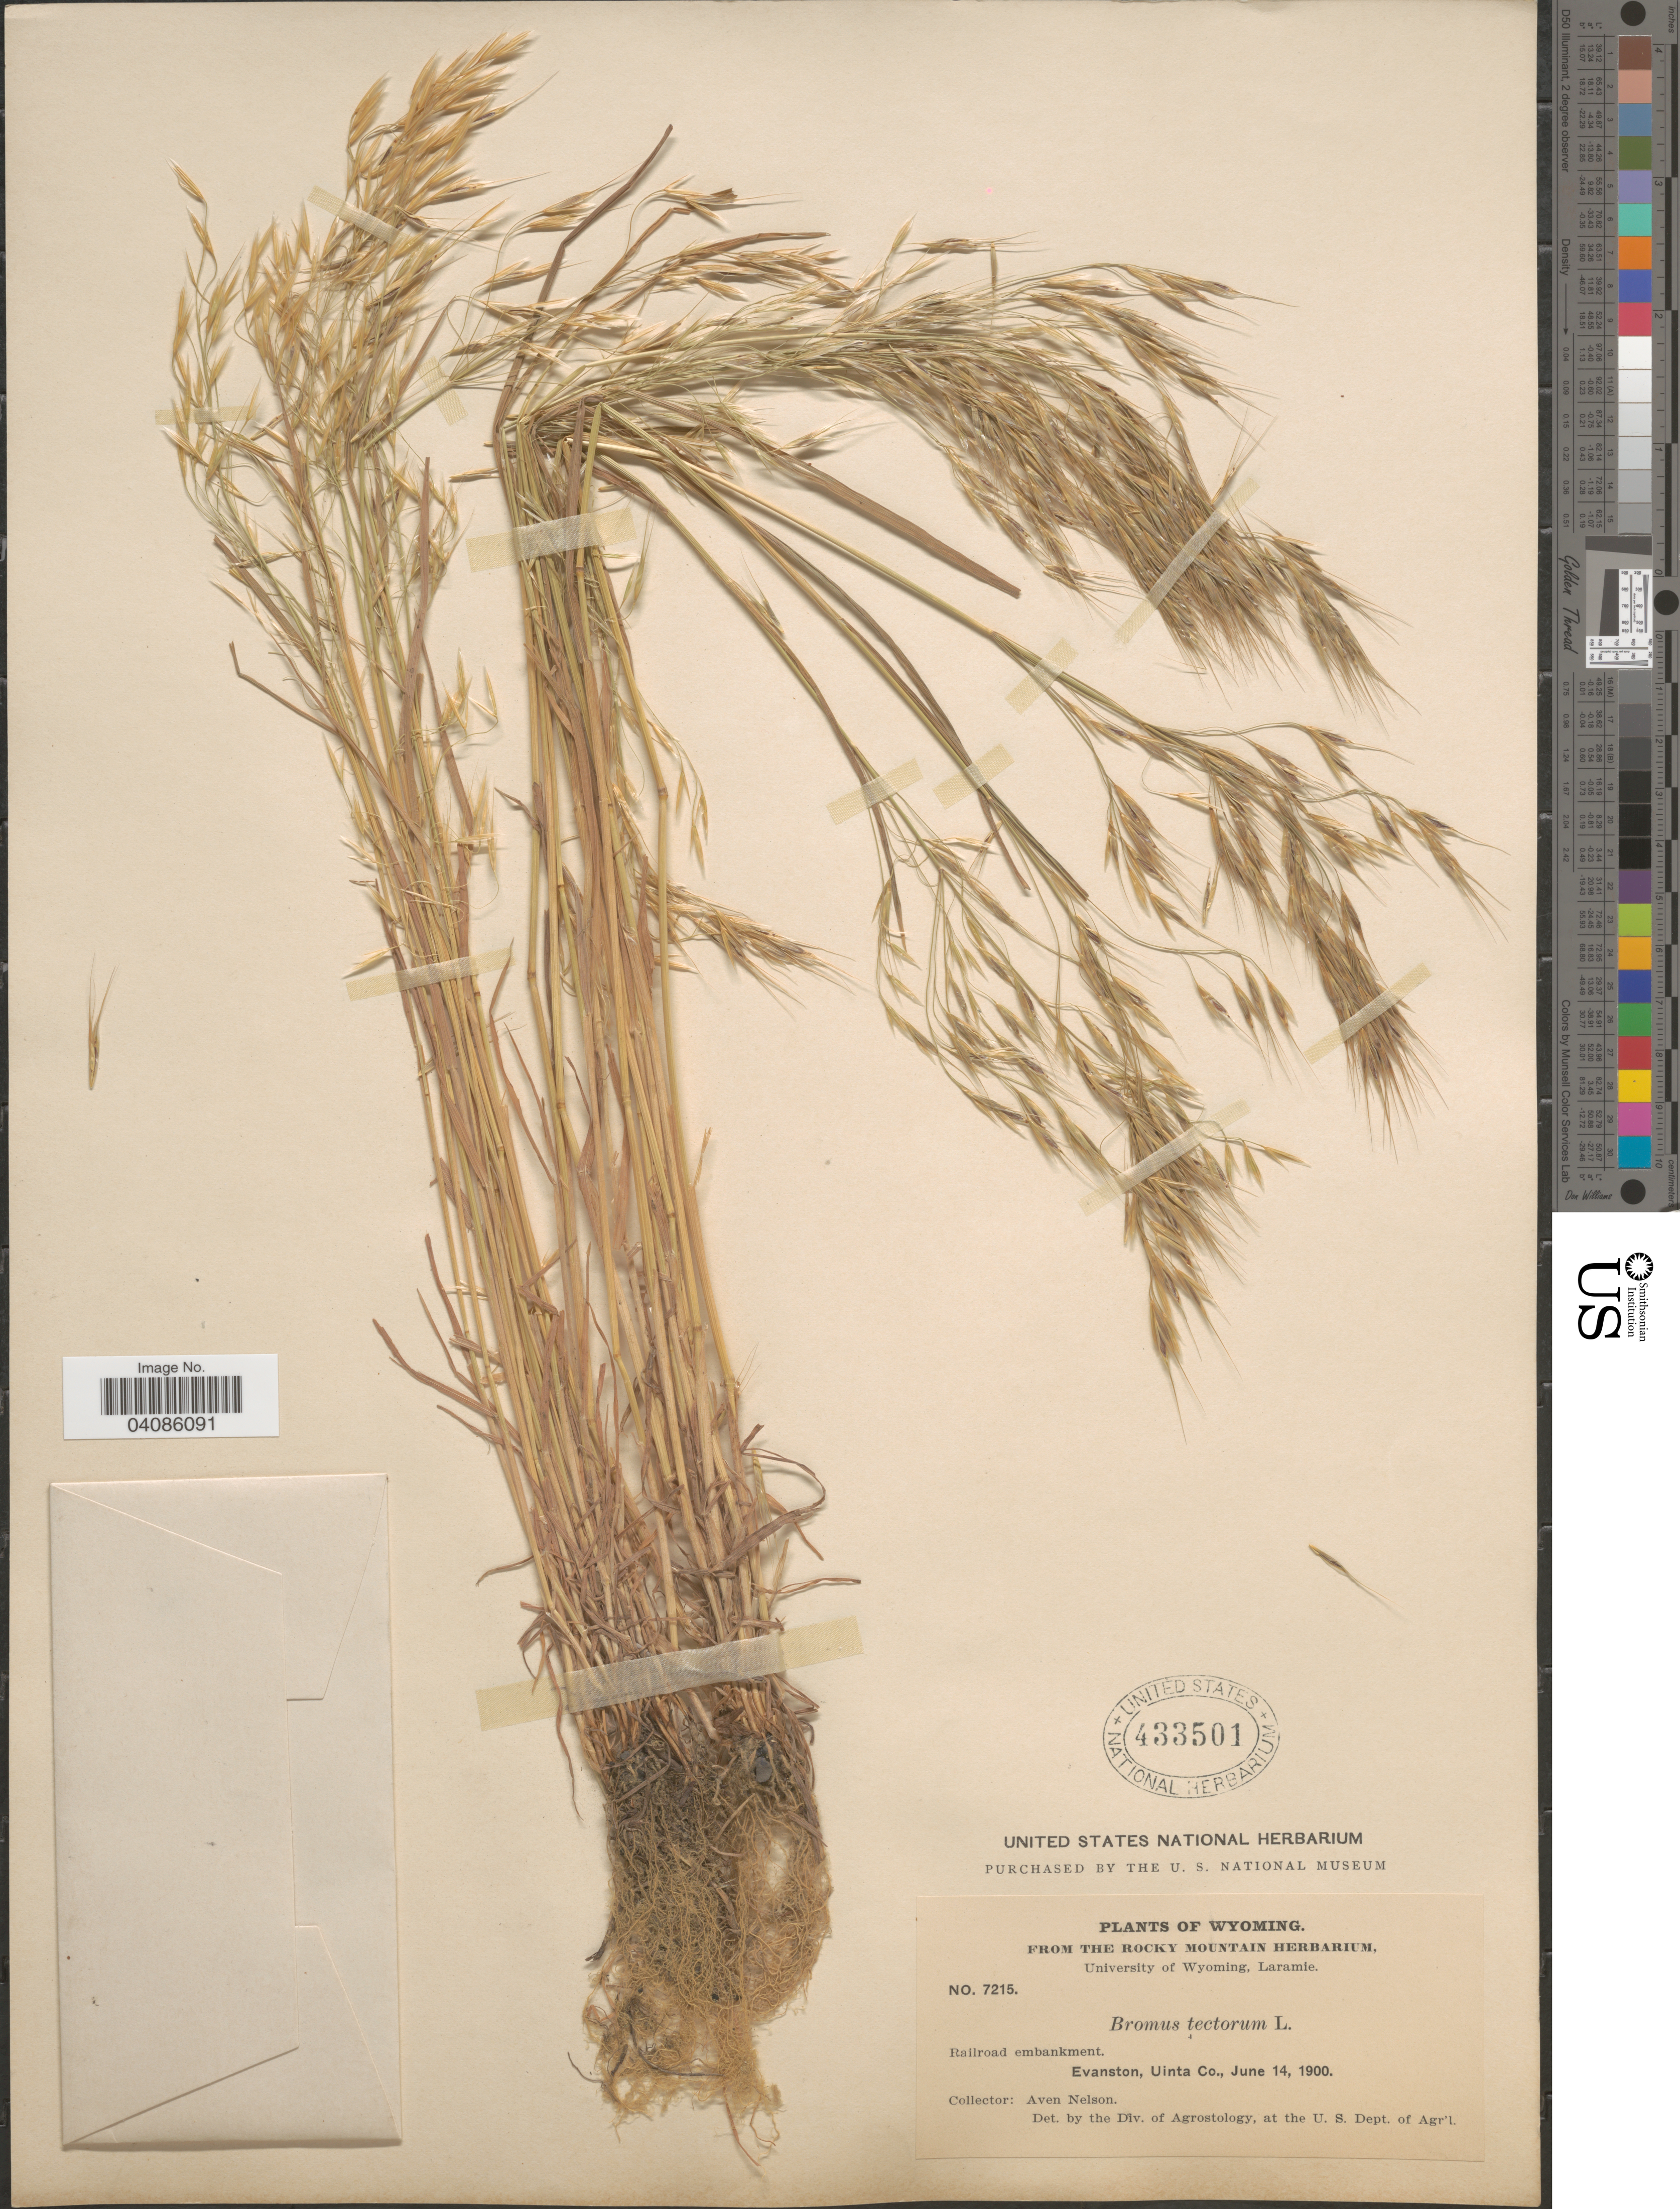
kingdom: Plantae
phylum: Tracheophyta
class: Liliopsida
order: Poales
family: Poaceae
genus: Bromus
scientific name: Bromus tectorum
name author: L.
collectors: A. Nelson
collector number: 7215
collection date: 1900-06-14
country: United States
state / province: Wyoming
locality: Evanston, Uinta Co.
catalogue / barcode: US 433501